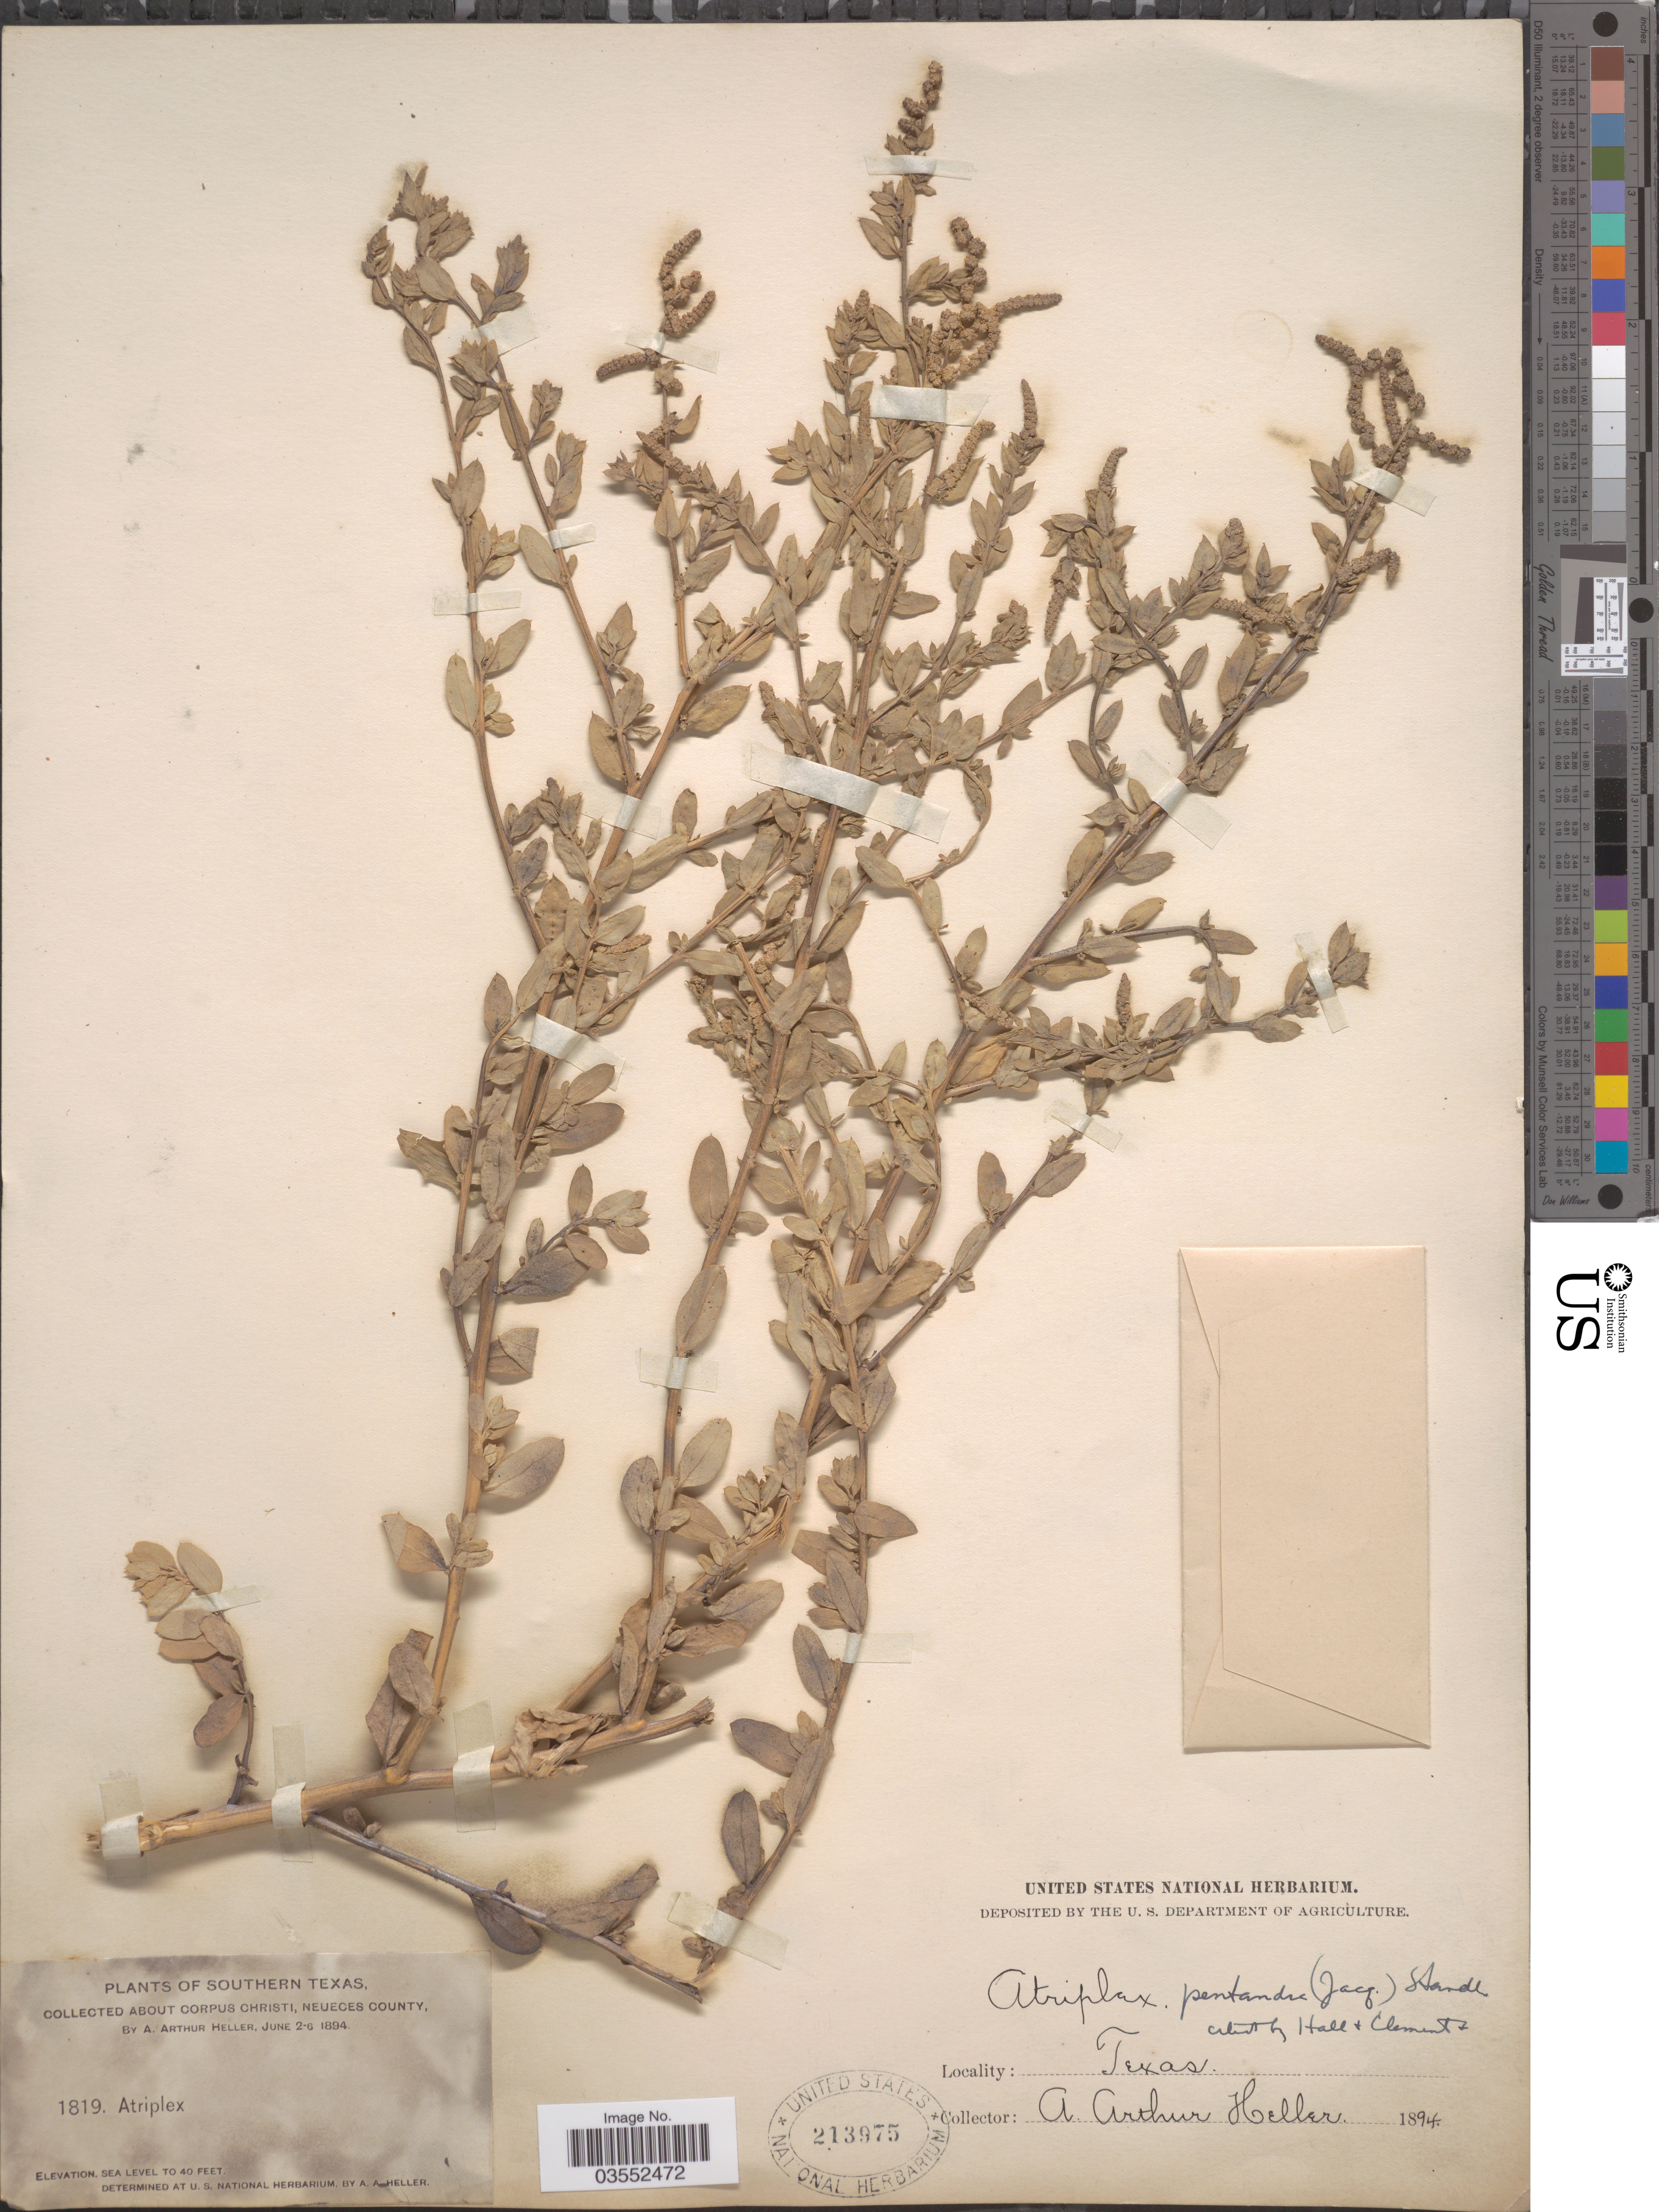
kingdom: Plantae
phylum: Tracheophyta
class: Magnoliopsida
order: Caryophyllales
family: Amaranthaceae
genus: Atriplex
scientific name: Atriplex pentandra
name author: (Jacq.) Standl.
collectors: A. A. Heller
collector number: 1819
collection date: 1894-06-02/1894-06-06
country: United States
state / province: Texas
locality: Southern Texas. About Corpus Christi, Neueces County.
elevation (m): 0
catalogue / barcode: US 213975